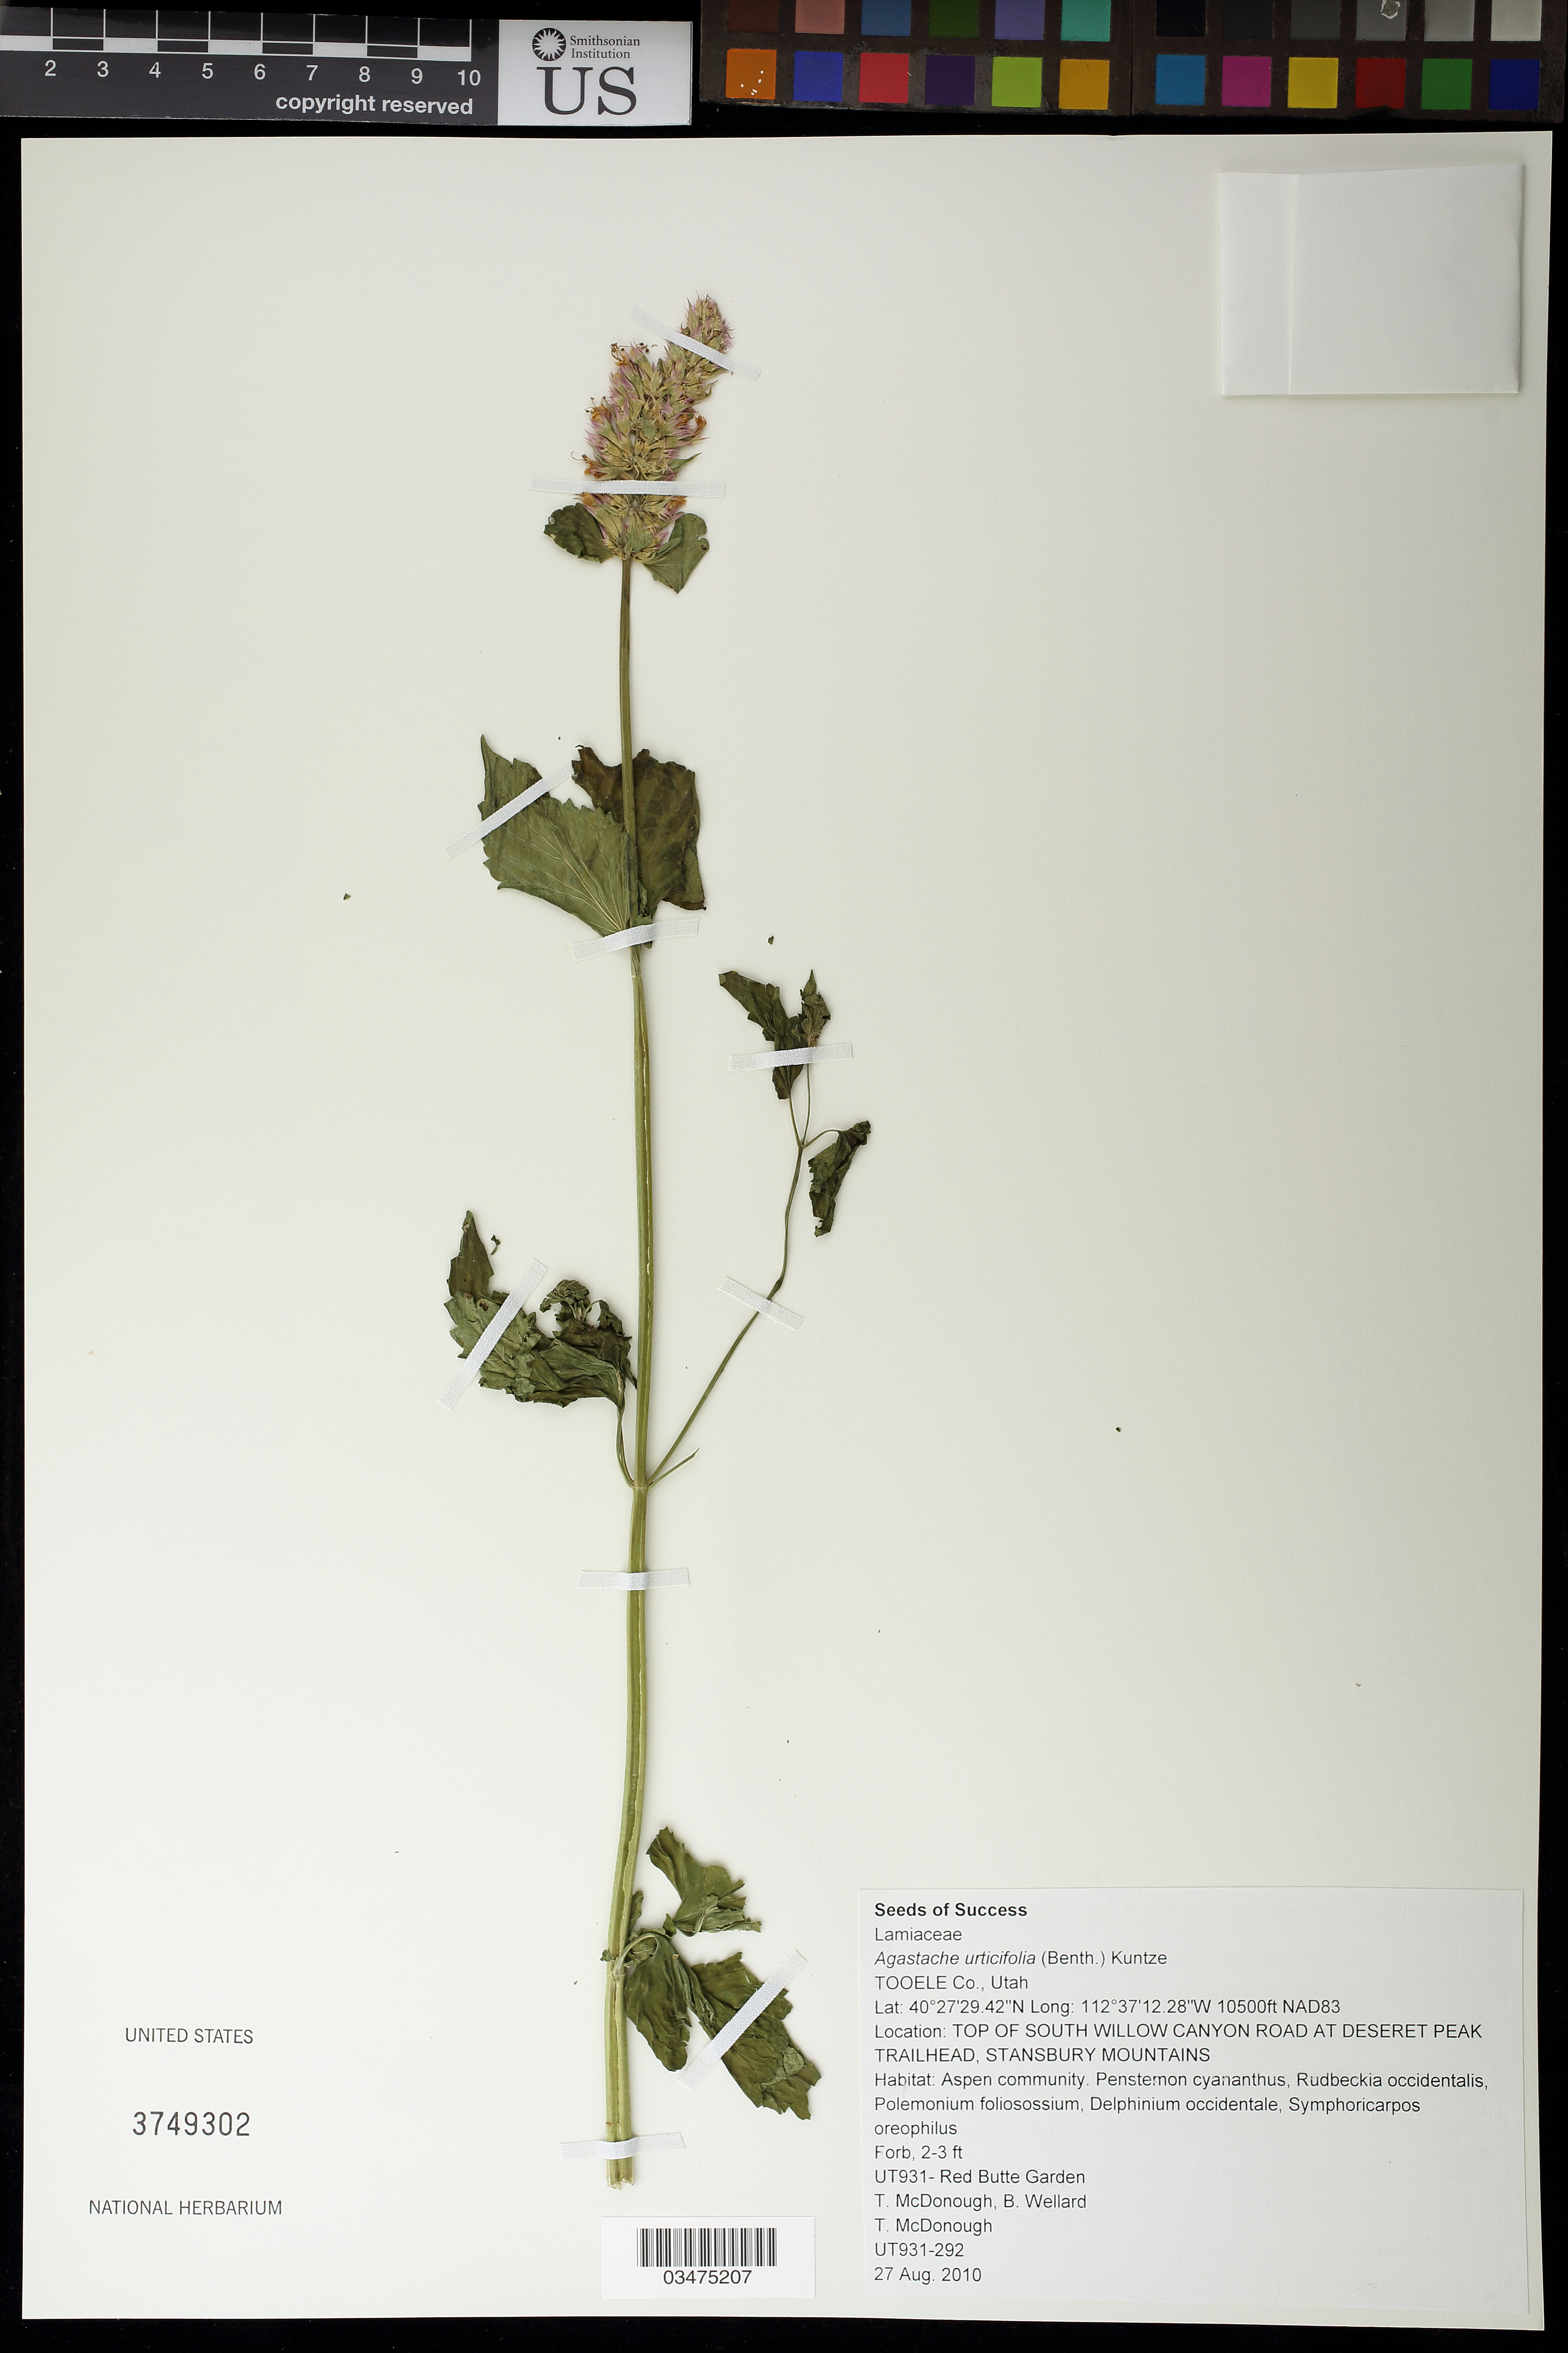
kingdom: Plantae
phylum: Tracheophyta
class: Magnoliopsida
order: Lamiales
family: Lamiaceae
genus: Agastache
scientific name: Agastache urticifolia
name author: (Benth.) Kuntze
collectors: T. McDonough & B. Wellard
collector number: UT931-292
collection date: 2010-08-27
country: United States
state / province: Utah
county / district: Tooele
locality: Stansbury Mountains. Top of S Willow Canyon Rd at Deseret Peak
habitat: Aspen community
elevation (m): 3200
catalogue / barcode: US 3749302